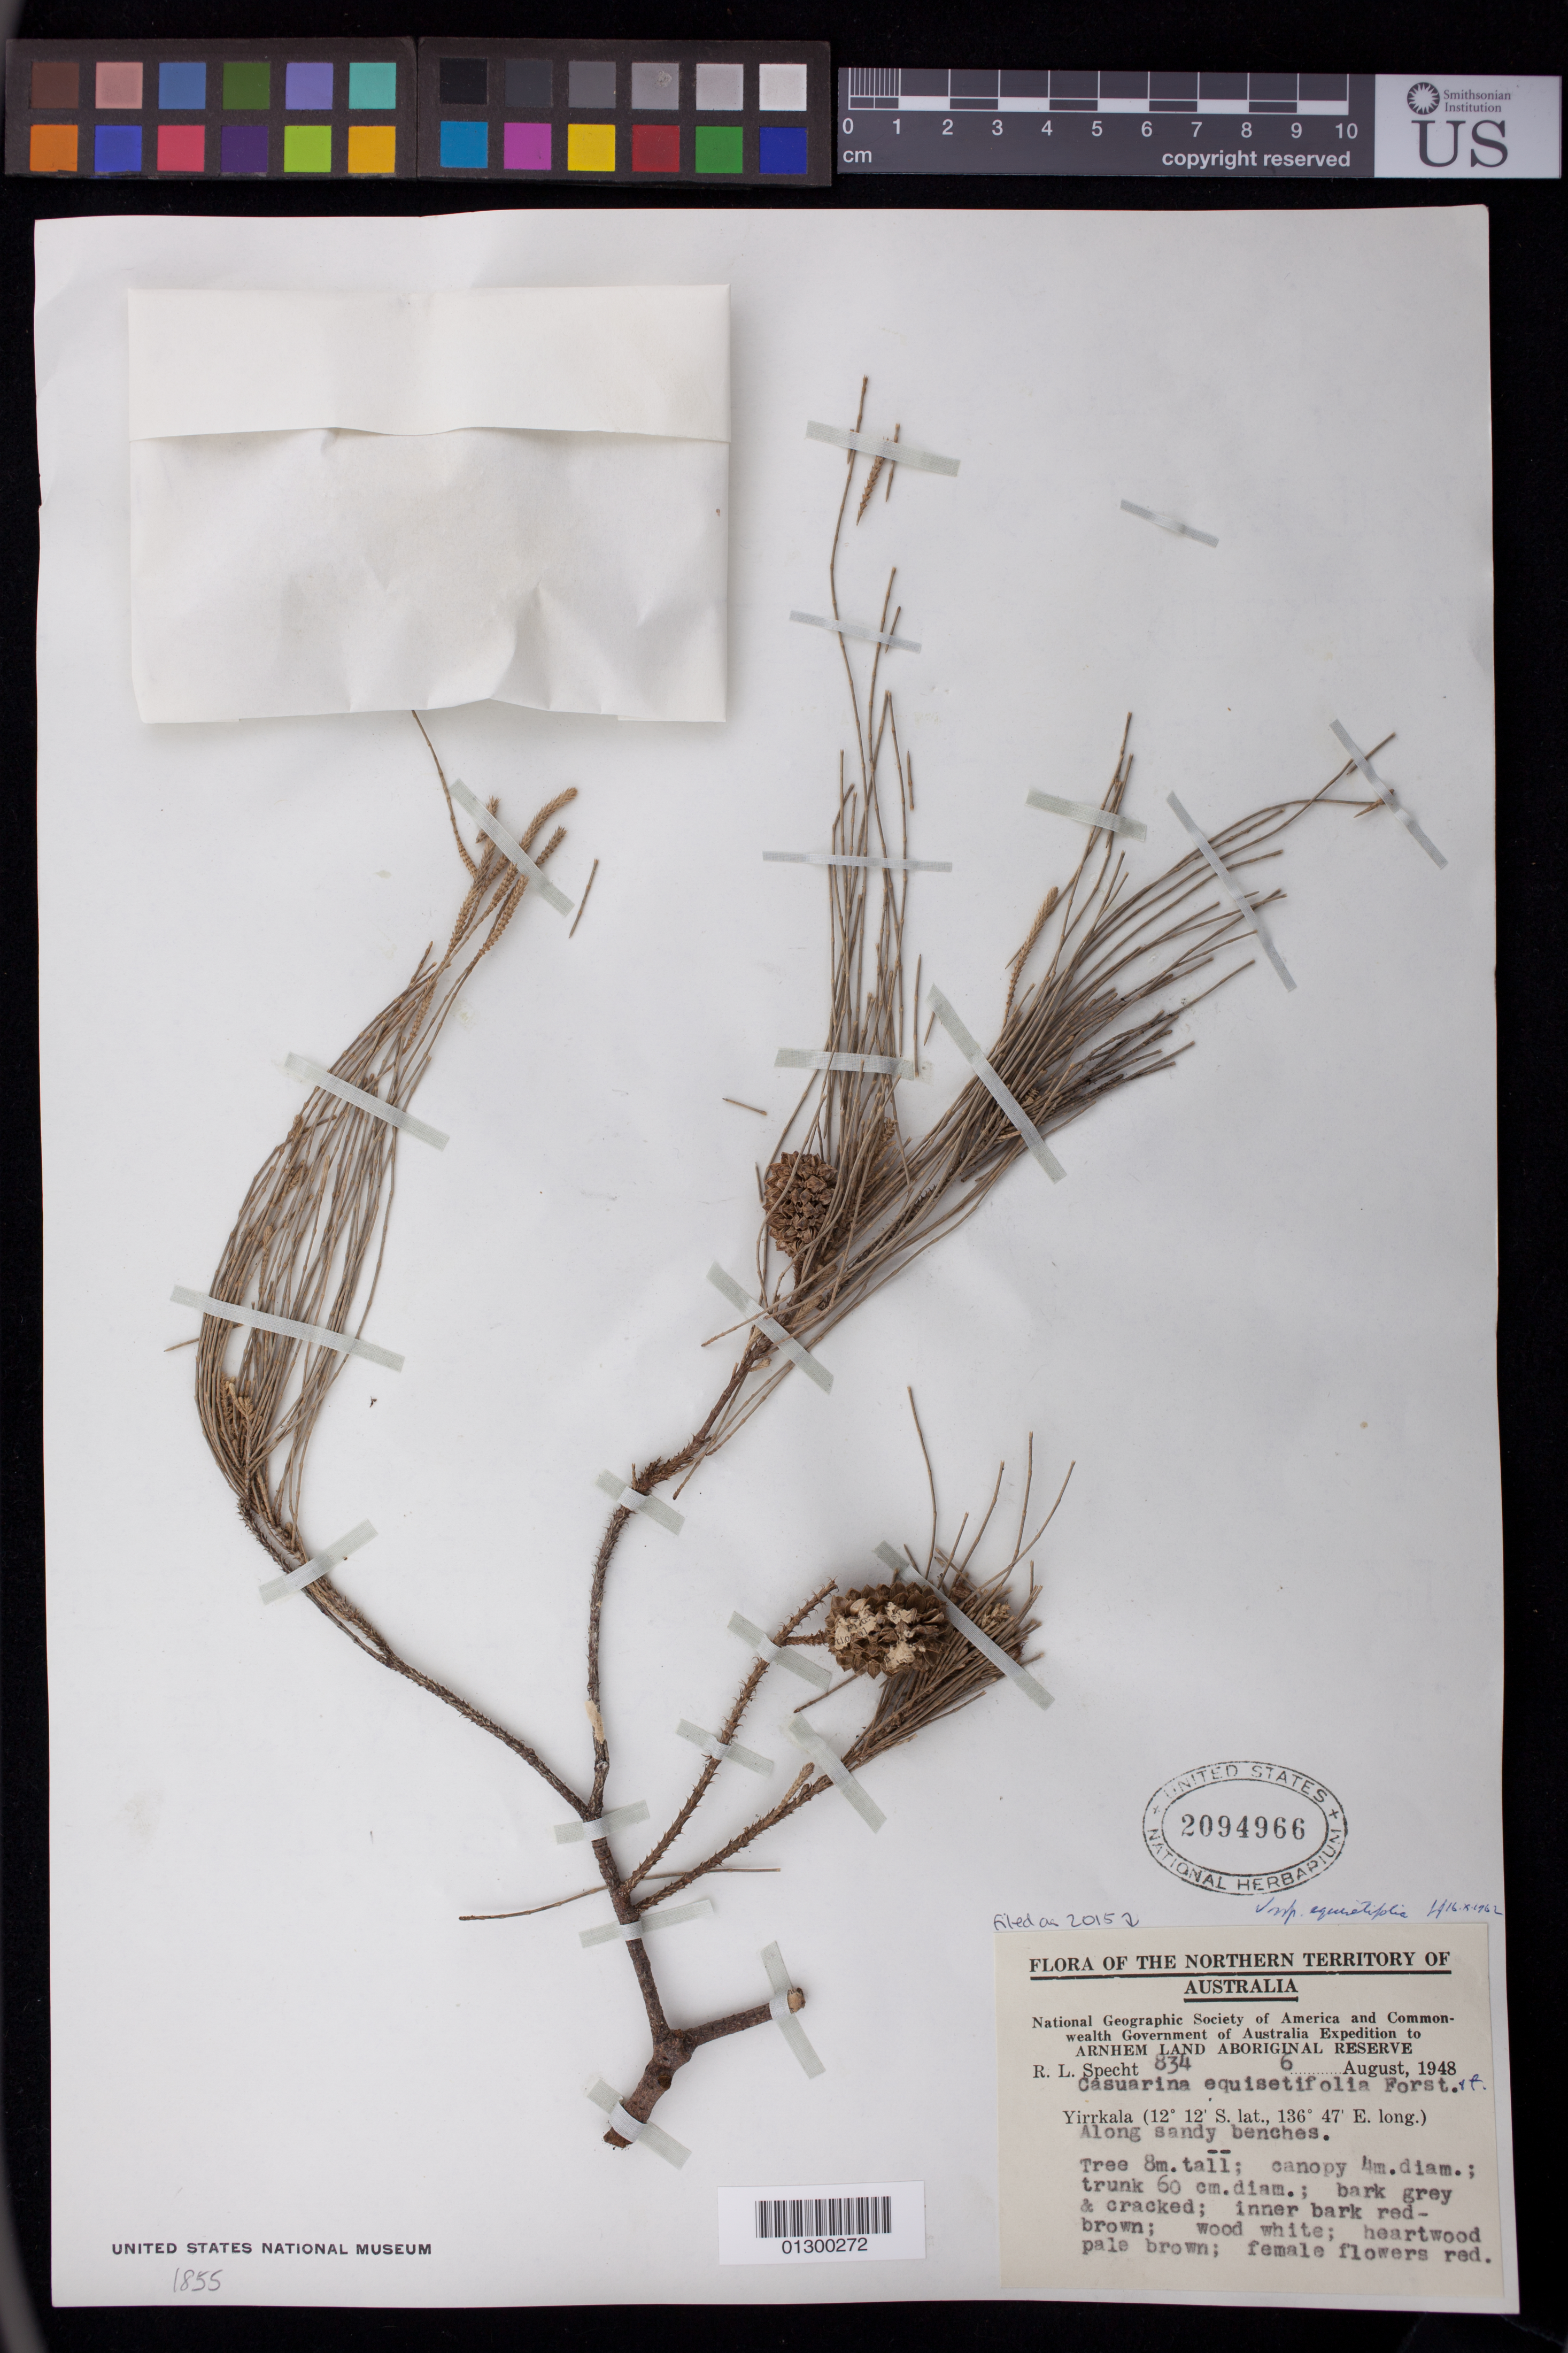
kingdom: Plantae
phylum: Tracheophyta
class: Magnoliopsida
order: Fagales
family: Casuarinaceae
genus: Casuarina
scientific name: Casuarina equisetifolia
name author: L.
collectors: R. L. Specht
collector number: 834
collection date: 1948-08-06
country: Australia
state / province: Northern Territory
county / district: East Arnhem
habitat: Along sandy benches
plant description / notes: Tree 8 m. tall; canopy 4 m. diam.; trunk 60 cm. diam.; bark grey and cracked; inner bark red-brown; wood white; heartwood pale brown; female flowers red.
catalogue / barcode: US 2094966